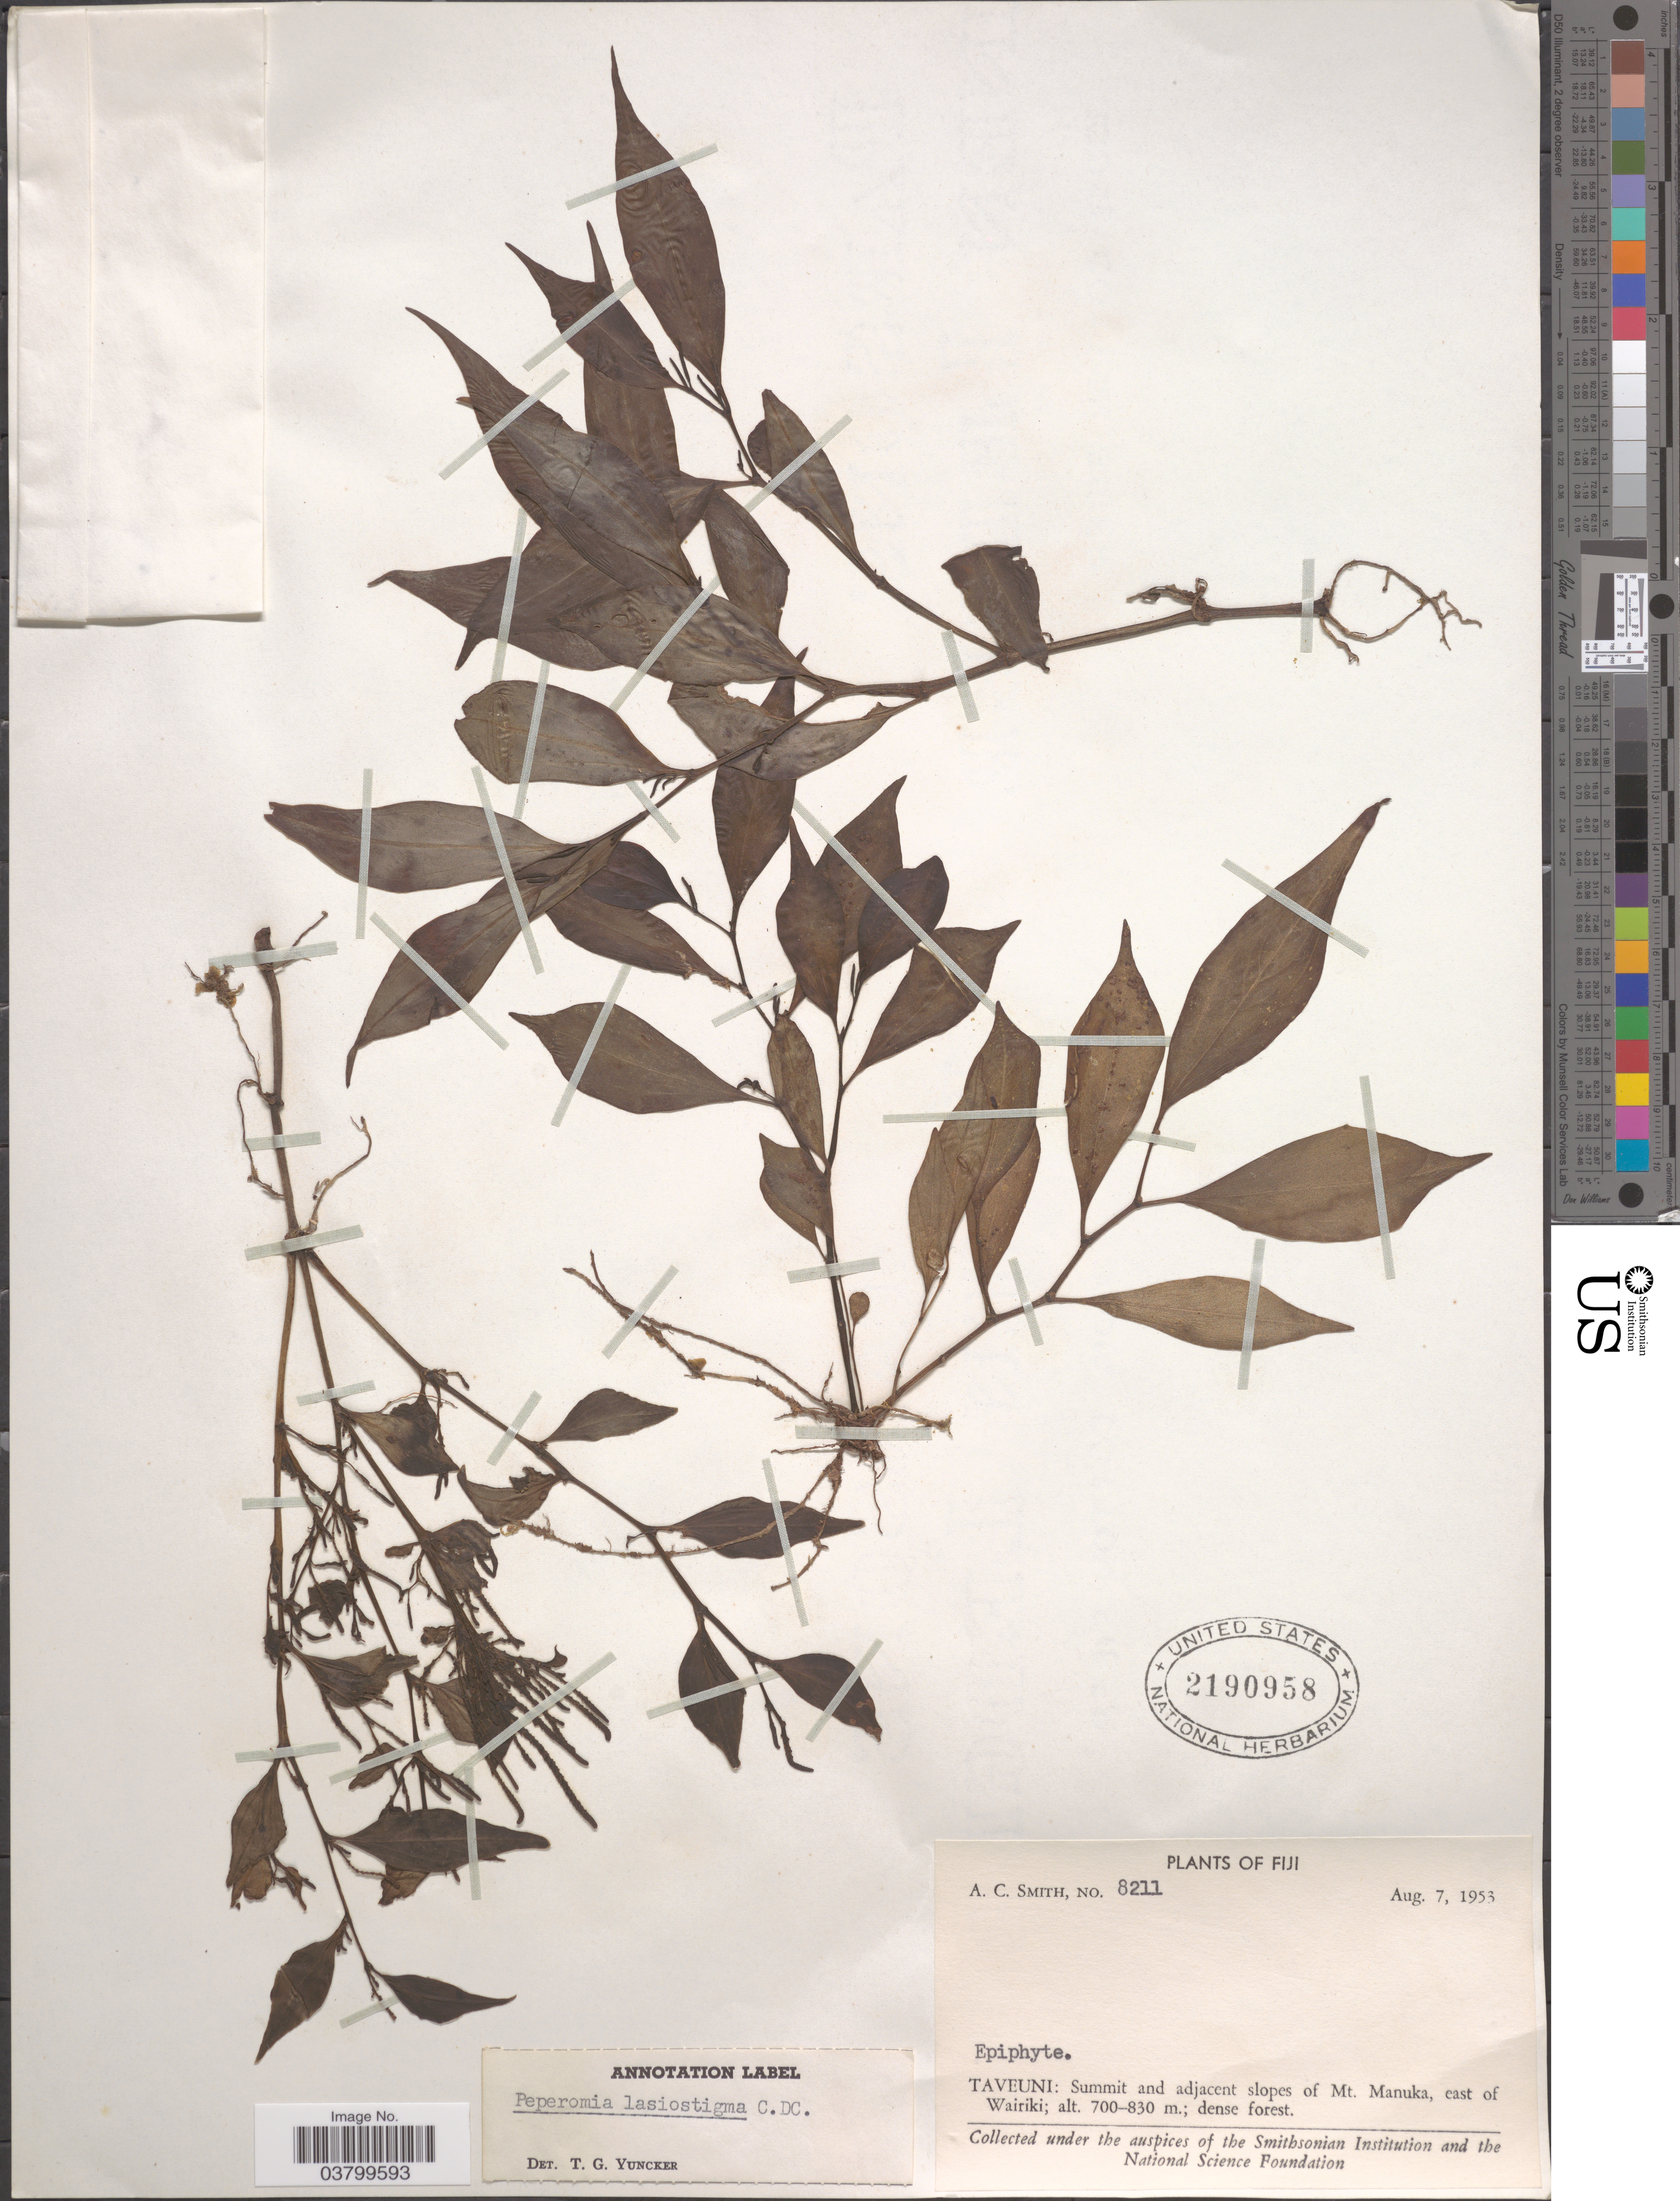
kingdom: Plantae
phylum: Tracheophyta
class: Magnoliopsida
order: Piperales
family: Piperaceae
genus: Peperomia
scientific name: Peperomia lasiostigma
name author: C. DC.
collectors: A. C. Smith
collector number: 8211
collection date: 1953-08-07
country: Fiji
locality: Taveuni: Summit and adjacent slopes of Mt. Manuka, east of Wairiki.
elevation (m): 700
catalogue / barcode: US 2190958